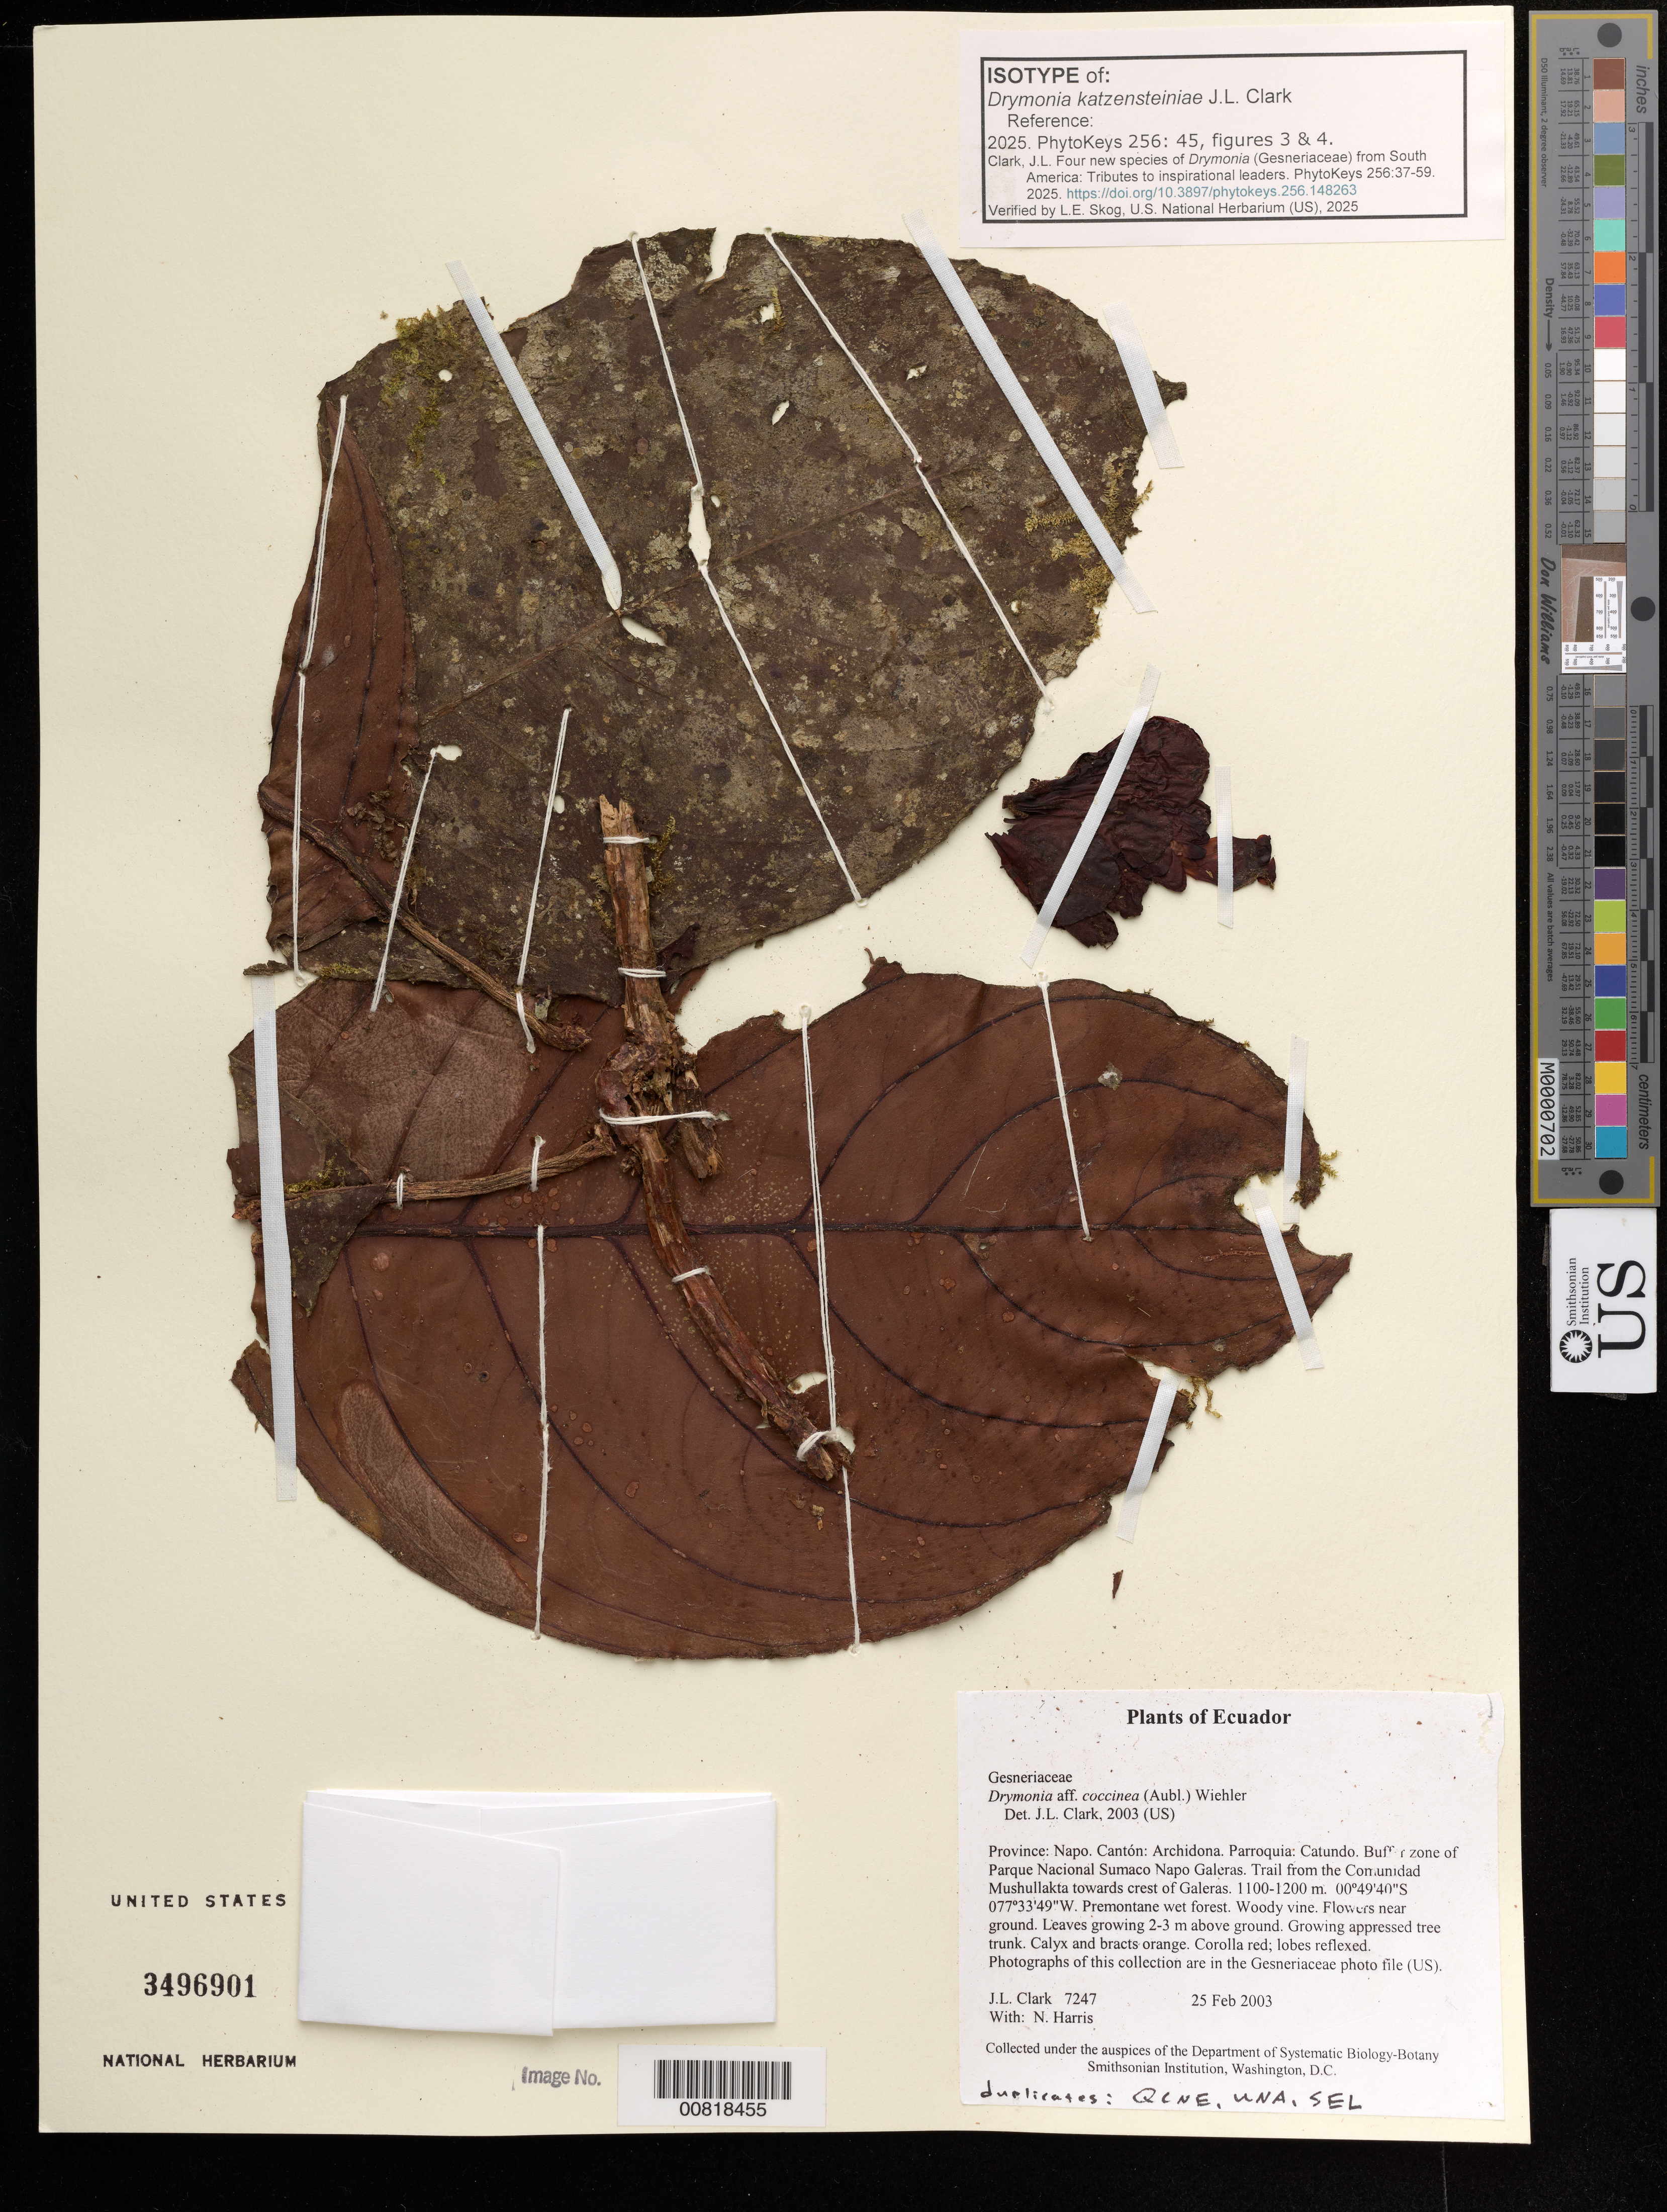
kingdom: Plantae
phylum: Tracheophyta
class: Magnoliopsida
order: Lamiales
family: Gesneriaceae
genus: Drymonia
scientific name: Drymonia katzensteiniae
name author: J.L. Clark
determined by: Skog, Laurence E.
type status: Isotype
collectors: J. L. Clark & N. Harris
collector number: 7247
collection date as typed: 25 Feb 2003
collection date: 2003-02-25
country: Ecuador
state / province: Napo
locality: Archidona. Parroquia: Catundo. Buffer zone of Parque Nacional Sumaco Napo Galeras. Trail from the Comunidad Mushullakta towards crest of Galeras.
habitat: Premontane wet forest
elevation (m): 1100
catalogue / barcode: US 3496901